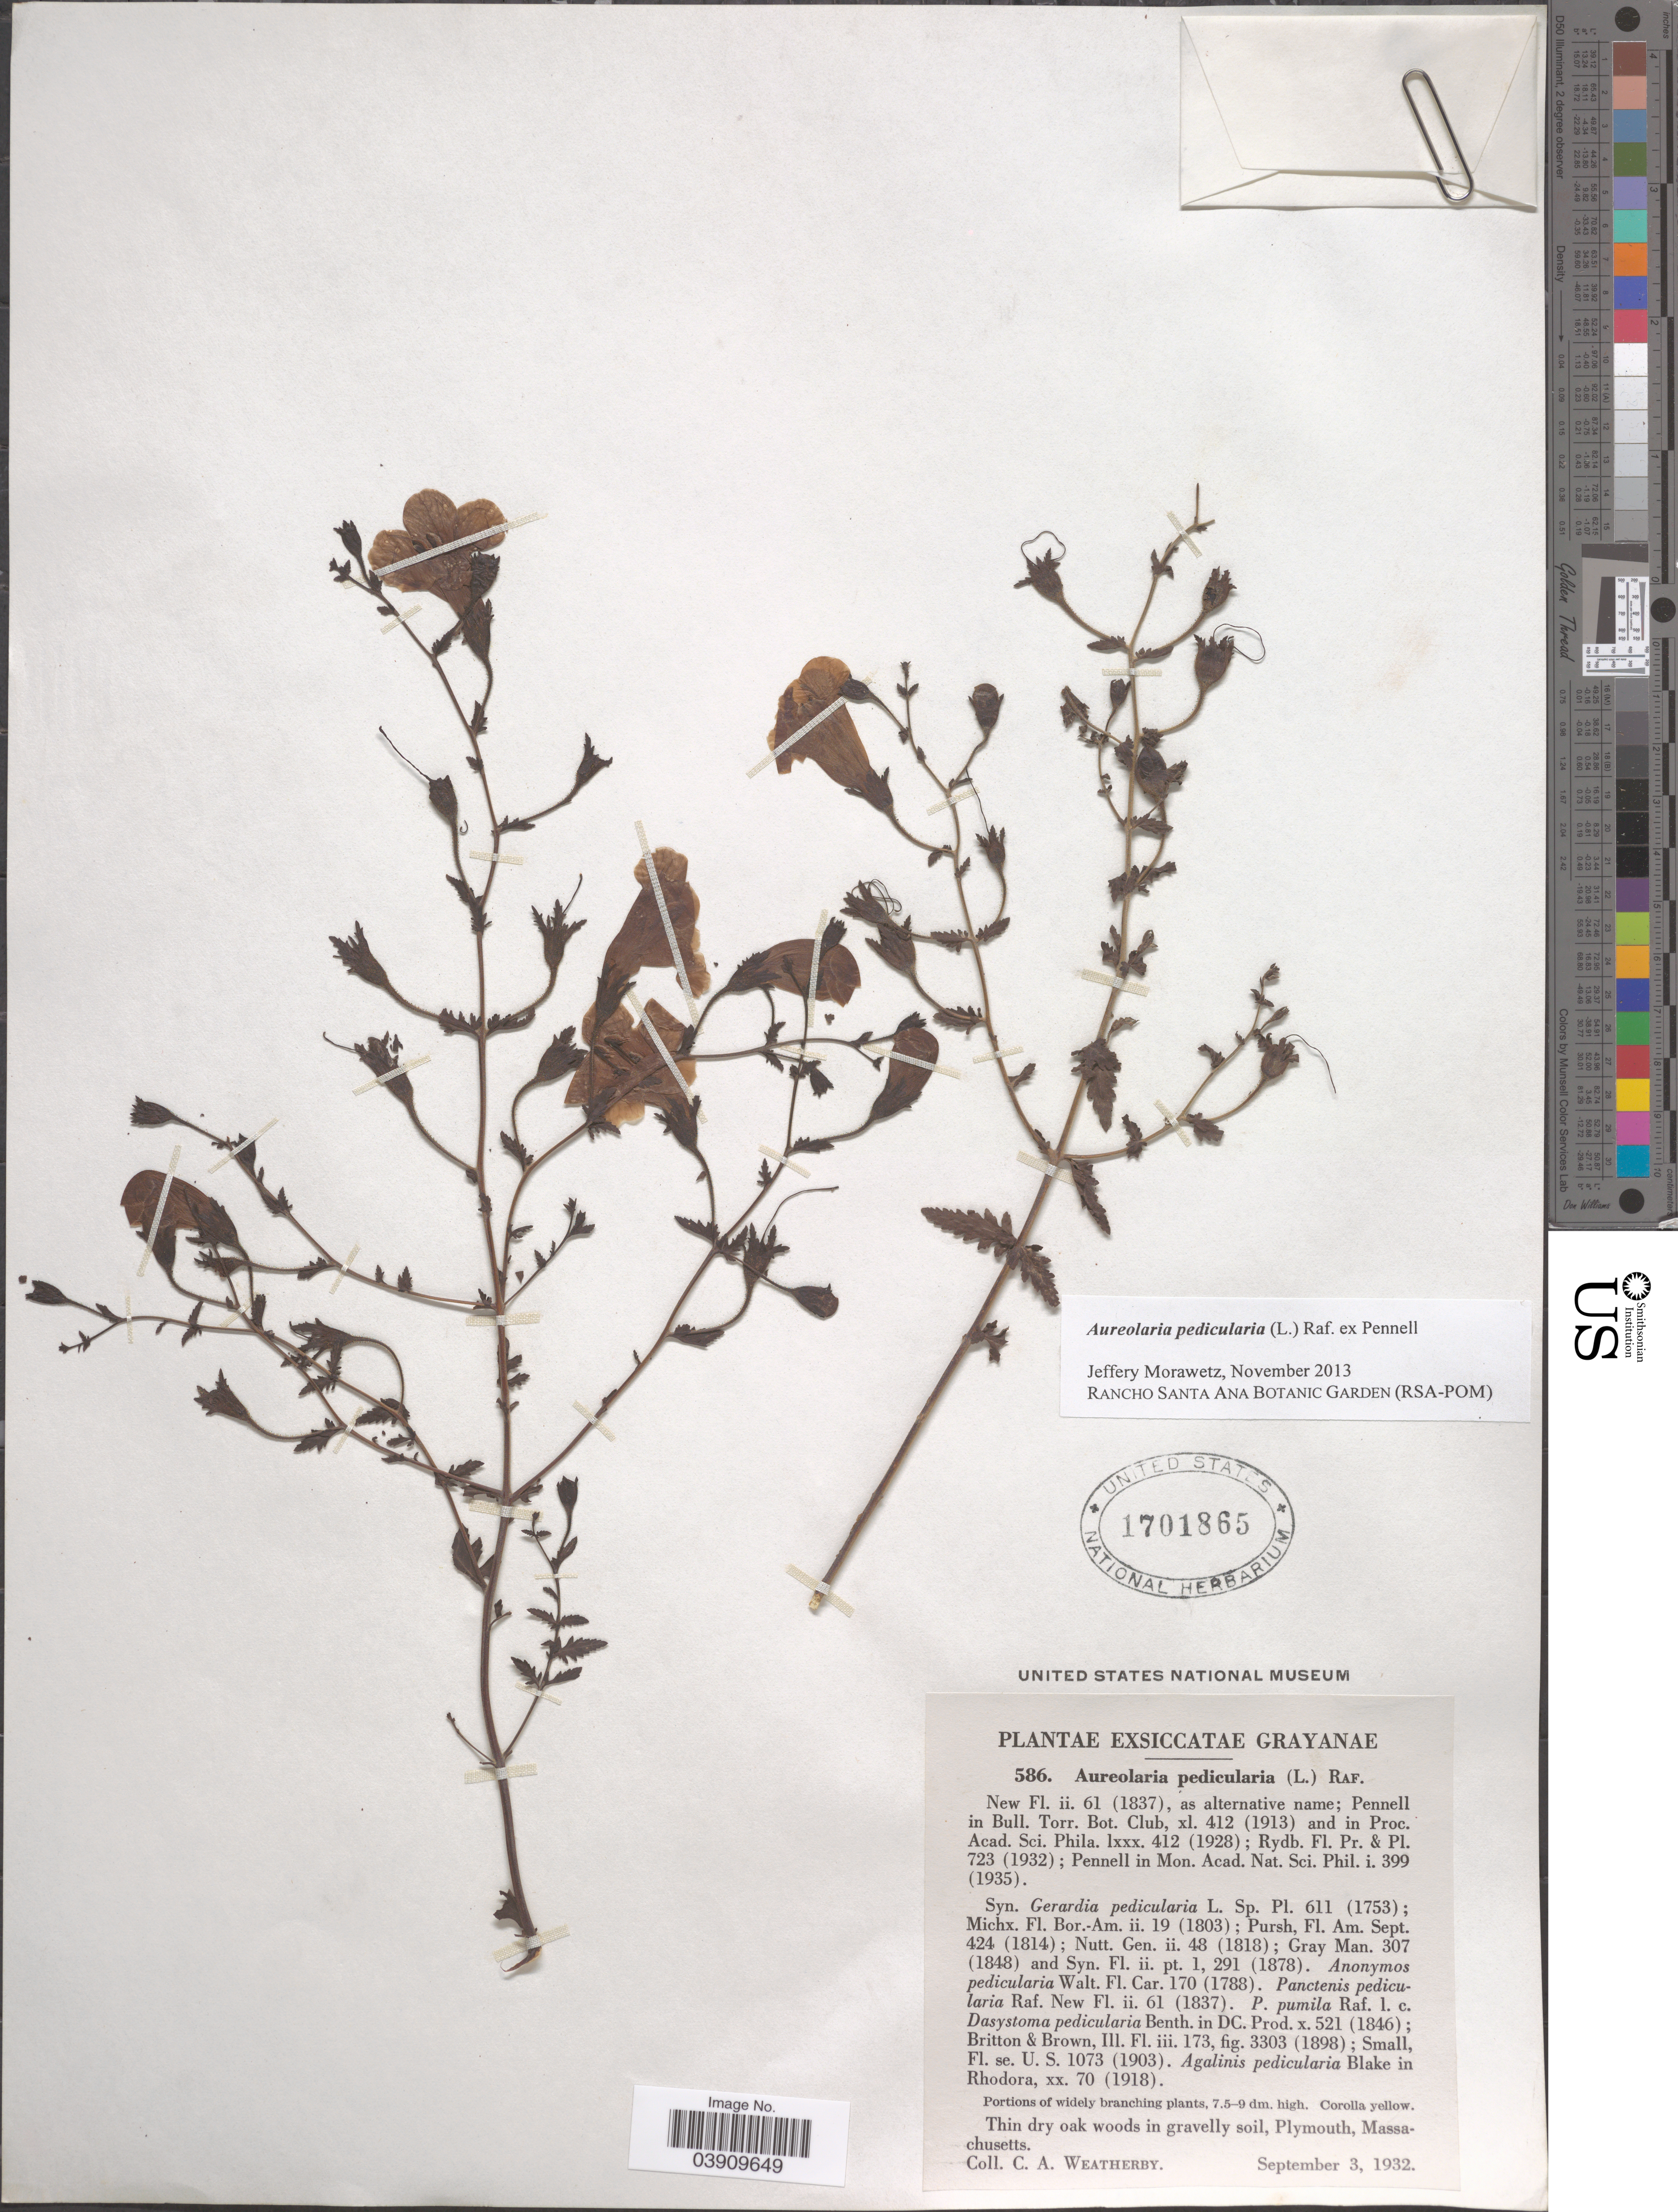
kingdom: Plantae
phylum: Tracheophyta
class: Magnoliopsida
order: Lamiales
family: Orobanchaceae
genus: Aureolaria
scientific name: Aureolaria pedicularia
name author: (L.) Raf. ex Farw.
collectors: C. A. Weatherby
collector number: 586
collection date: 1932-09-03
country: United States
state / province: Massachusetts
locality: Plymouth.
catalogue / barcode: US 1701865